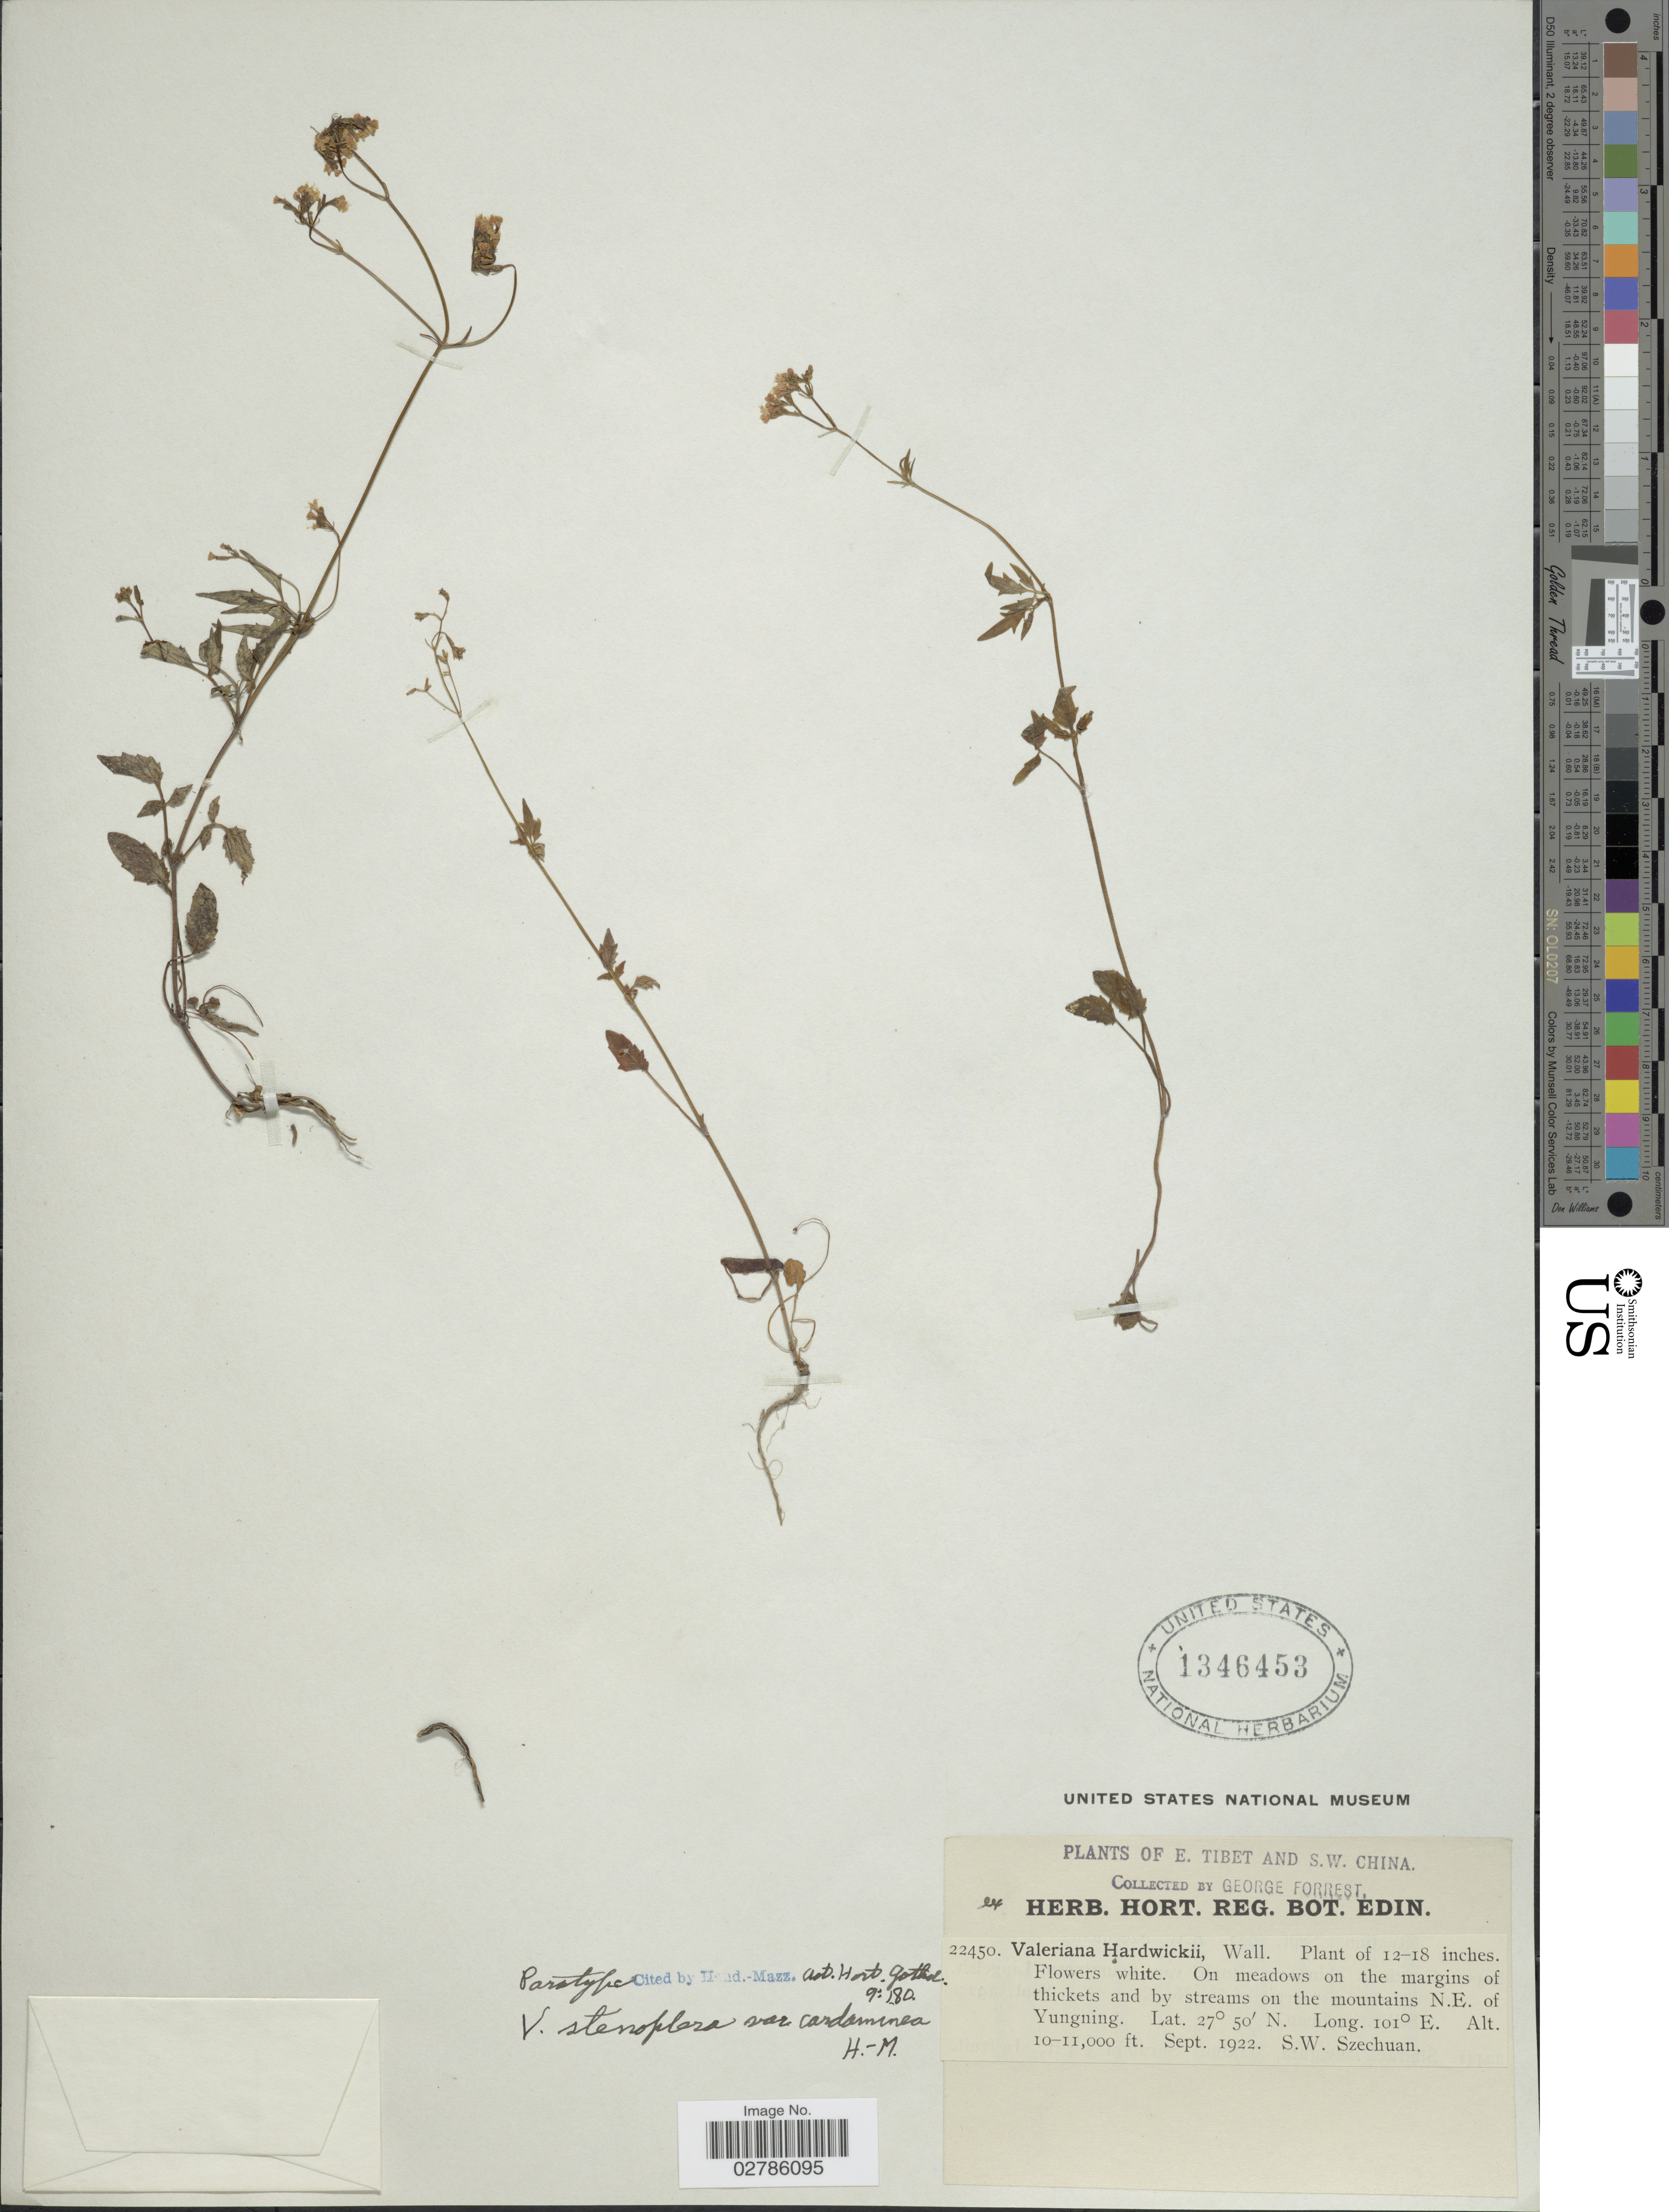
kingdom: Plantae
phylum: Tracheophyta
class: Magnoliopsida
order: Dipsacales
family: Caprifoliaceae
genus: Valeriana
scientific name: Valeriana stenoptera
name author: Diels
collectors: G. Forrest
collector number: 22450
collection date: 1922-09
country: China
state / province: Sichuan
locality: E. Tibet and S.W. China. On meadows on the margins of thickets and by streams on the mountains N.E. of Yungning. S.W. Szechuan.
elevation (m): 3048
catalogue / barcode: US 1346453